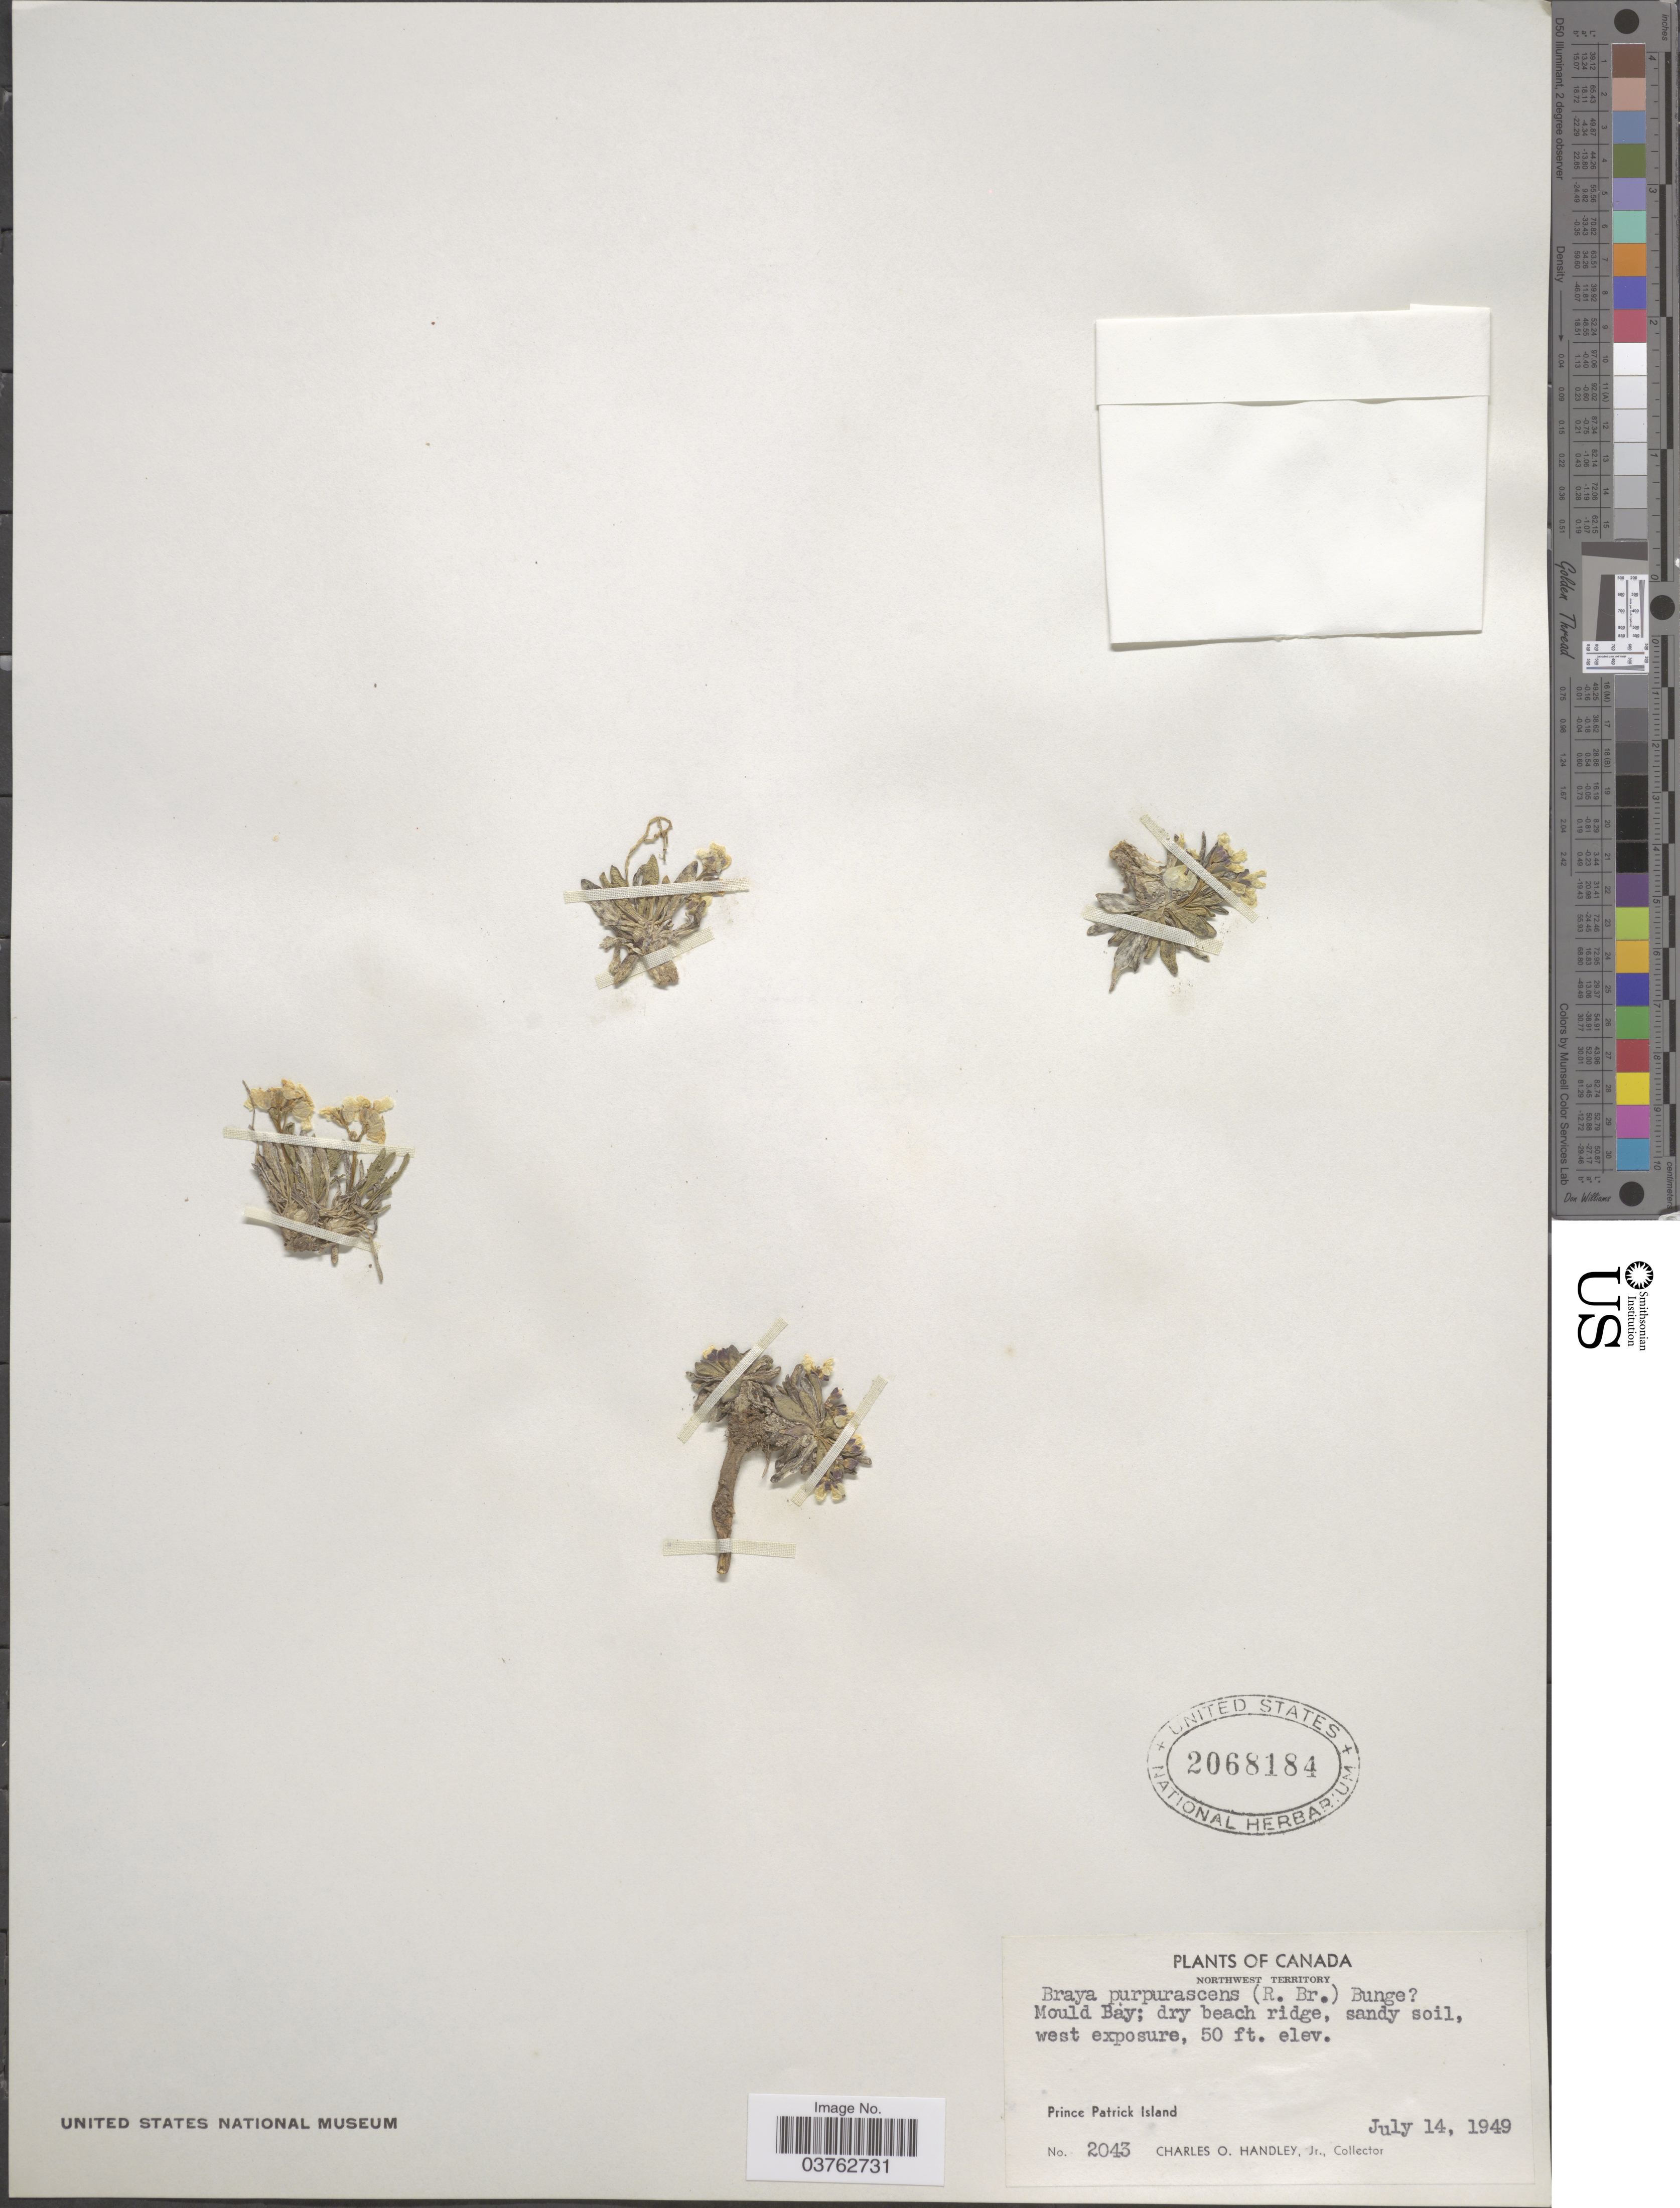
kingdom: Plantae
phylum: Tracheophyta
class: Magnoliopsida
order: Brassicales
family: Brassicaceae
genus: Braya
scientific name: Braya purpurascens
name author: (R. Br.) Bunge ex Ledeb.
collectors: C. Handley Jr.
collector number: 2043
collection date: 1949-07-14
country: Canada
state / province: Northwest Territories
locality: Mould Bay. Prince Patrick Island.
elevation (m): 15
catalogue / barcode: US 2068184